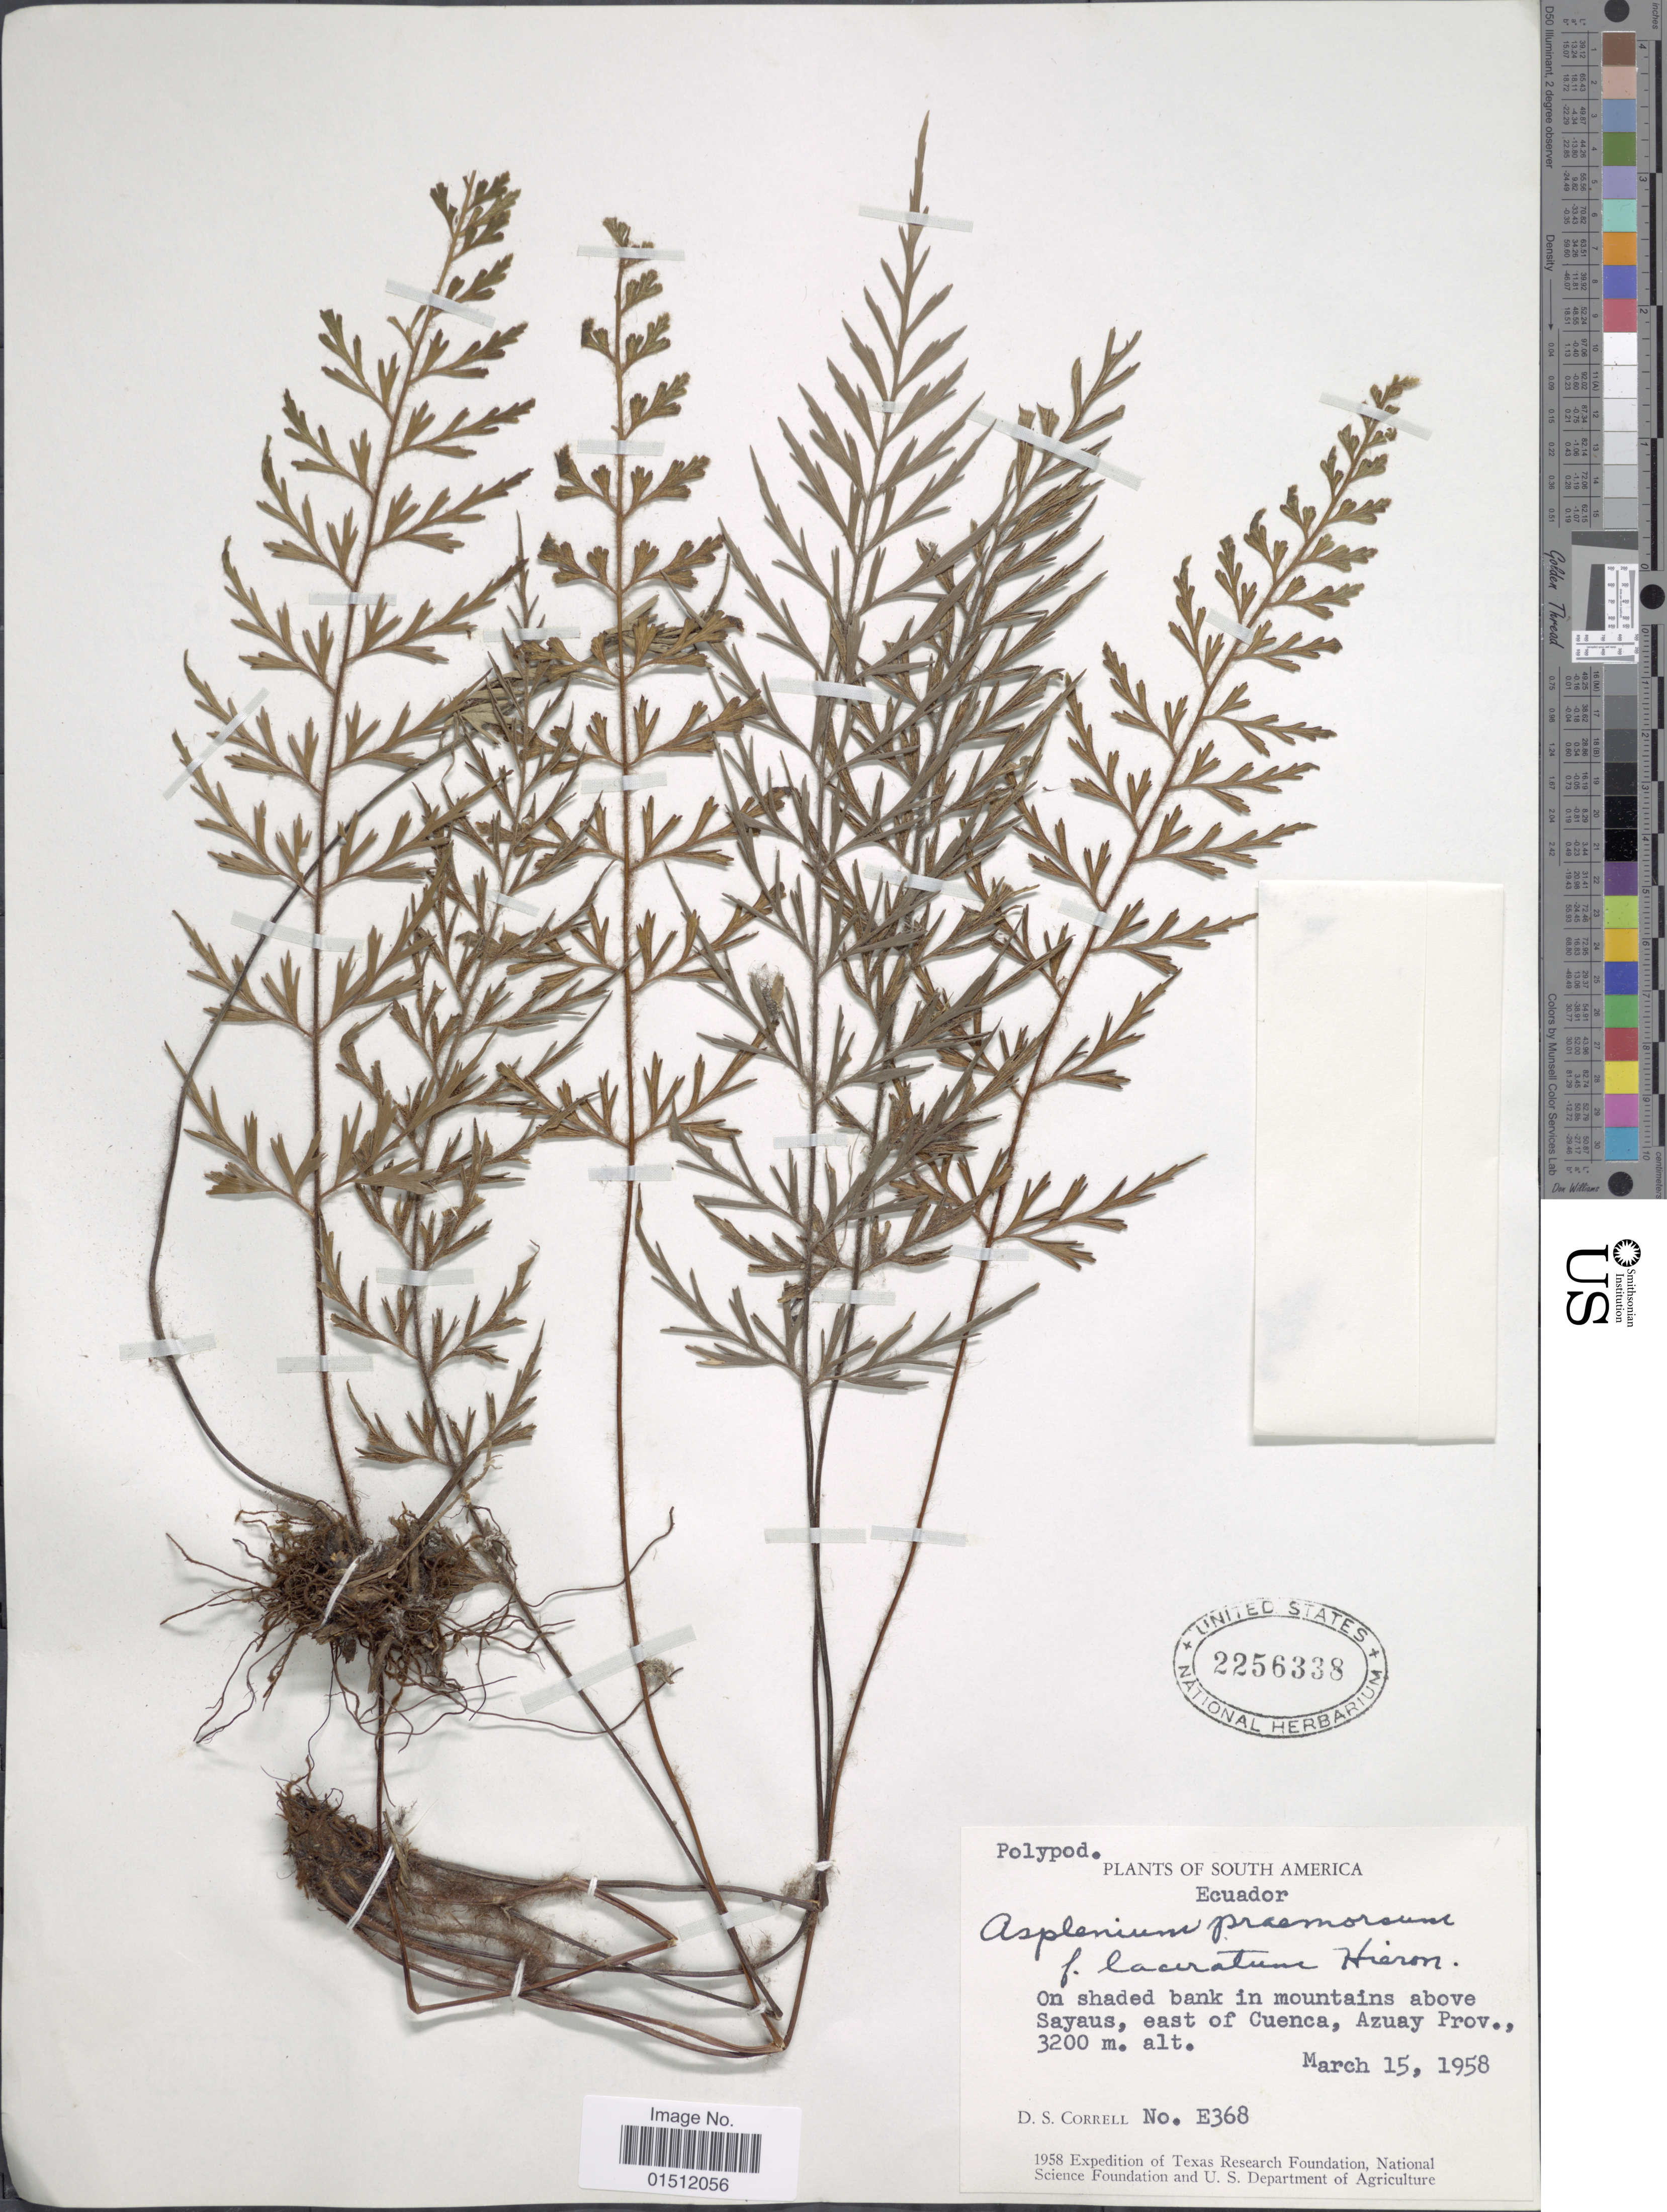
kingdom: Plantae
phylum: Tracheophyta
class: Polypodiopsida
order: Polypodiales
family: Aspleniaceae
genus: Asplenium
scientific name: Asplenium praemorsum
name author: Sw.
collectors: D. S. Correll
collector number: E368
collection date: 1958-03-15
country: Ecuador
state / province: Azuay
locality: On shaded bank in mountains above Sayaus, east of Cenca, Azuay Prov.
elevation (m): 3200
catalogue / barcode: US 2256338